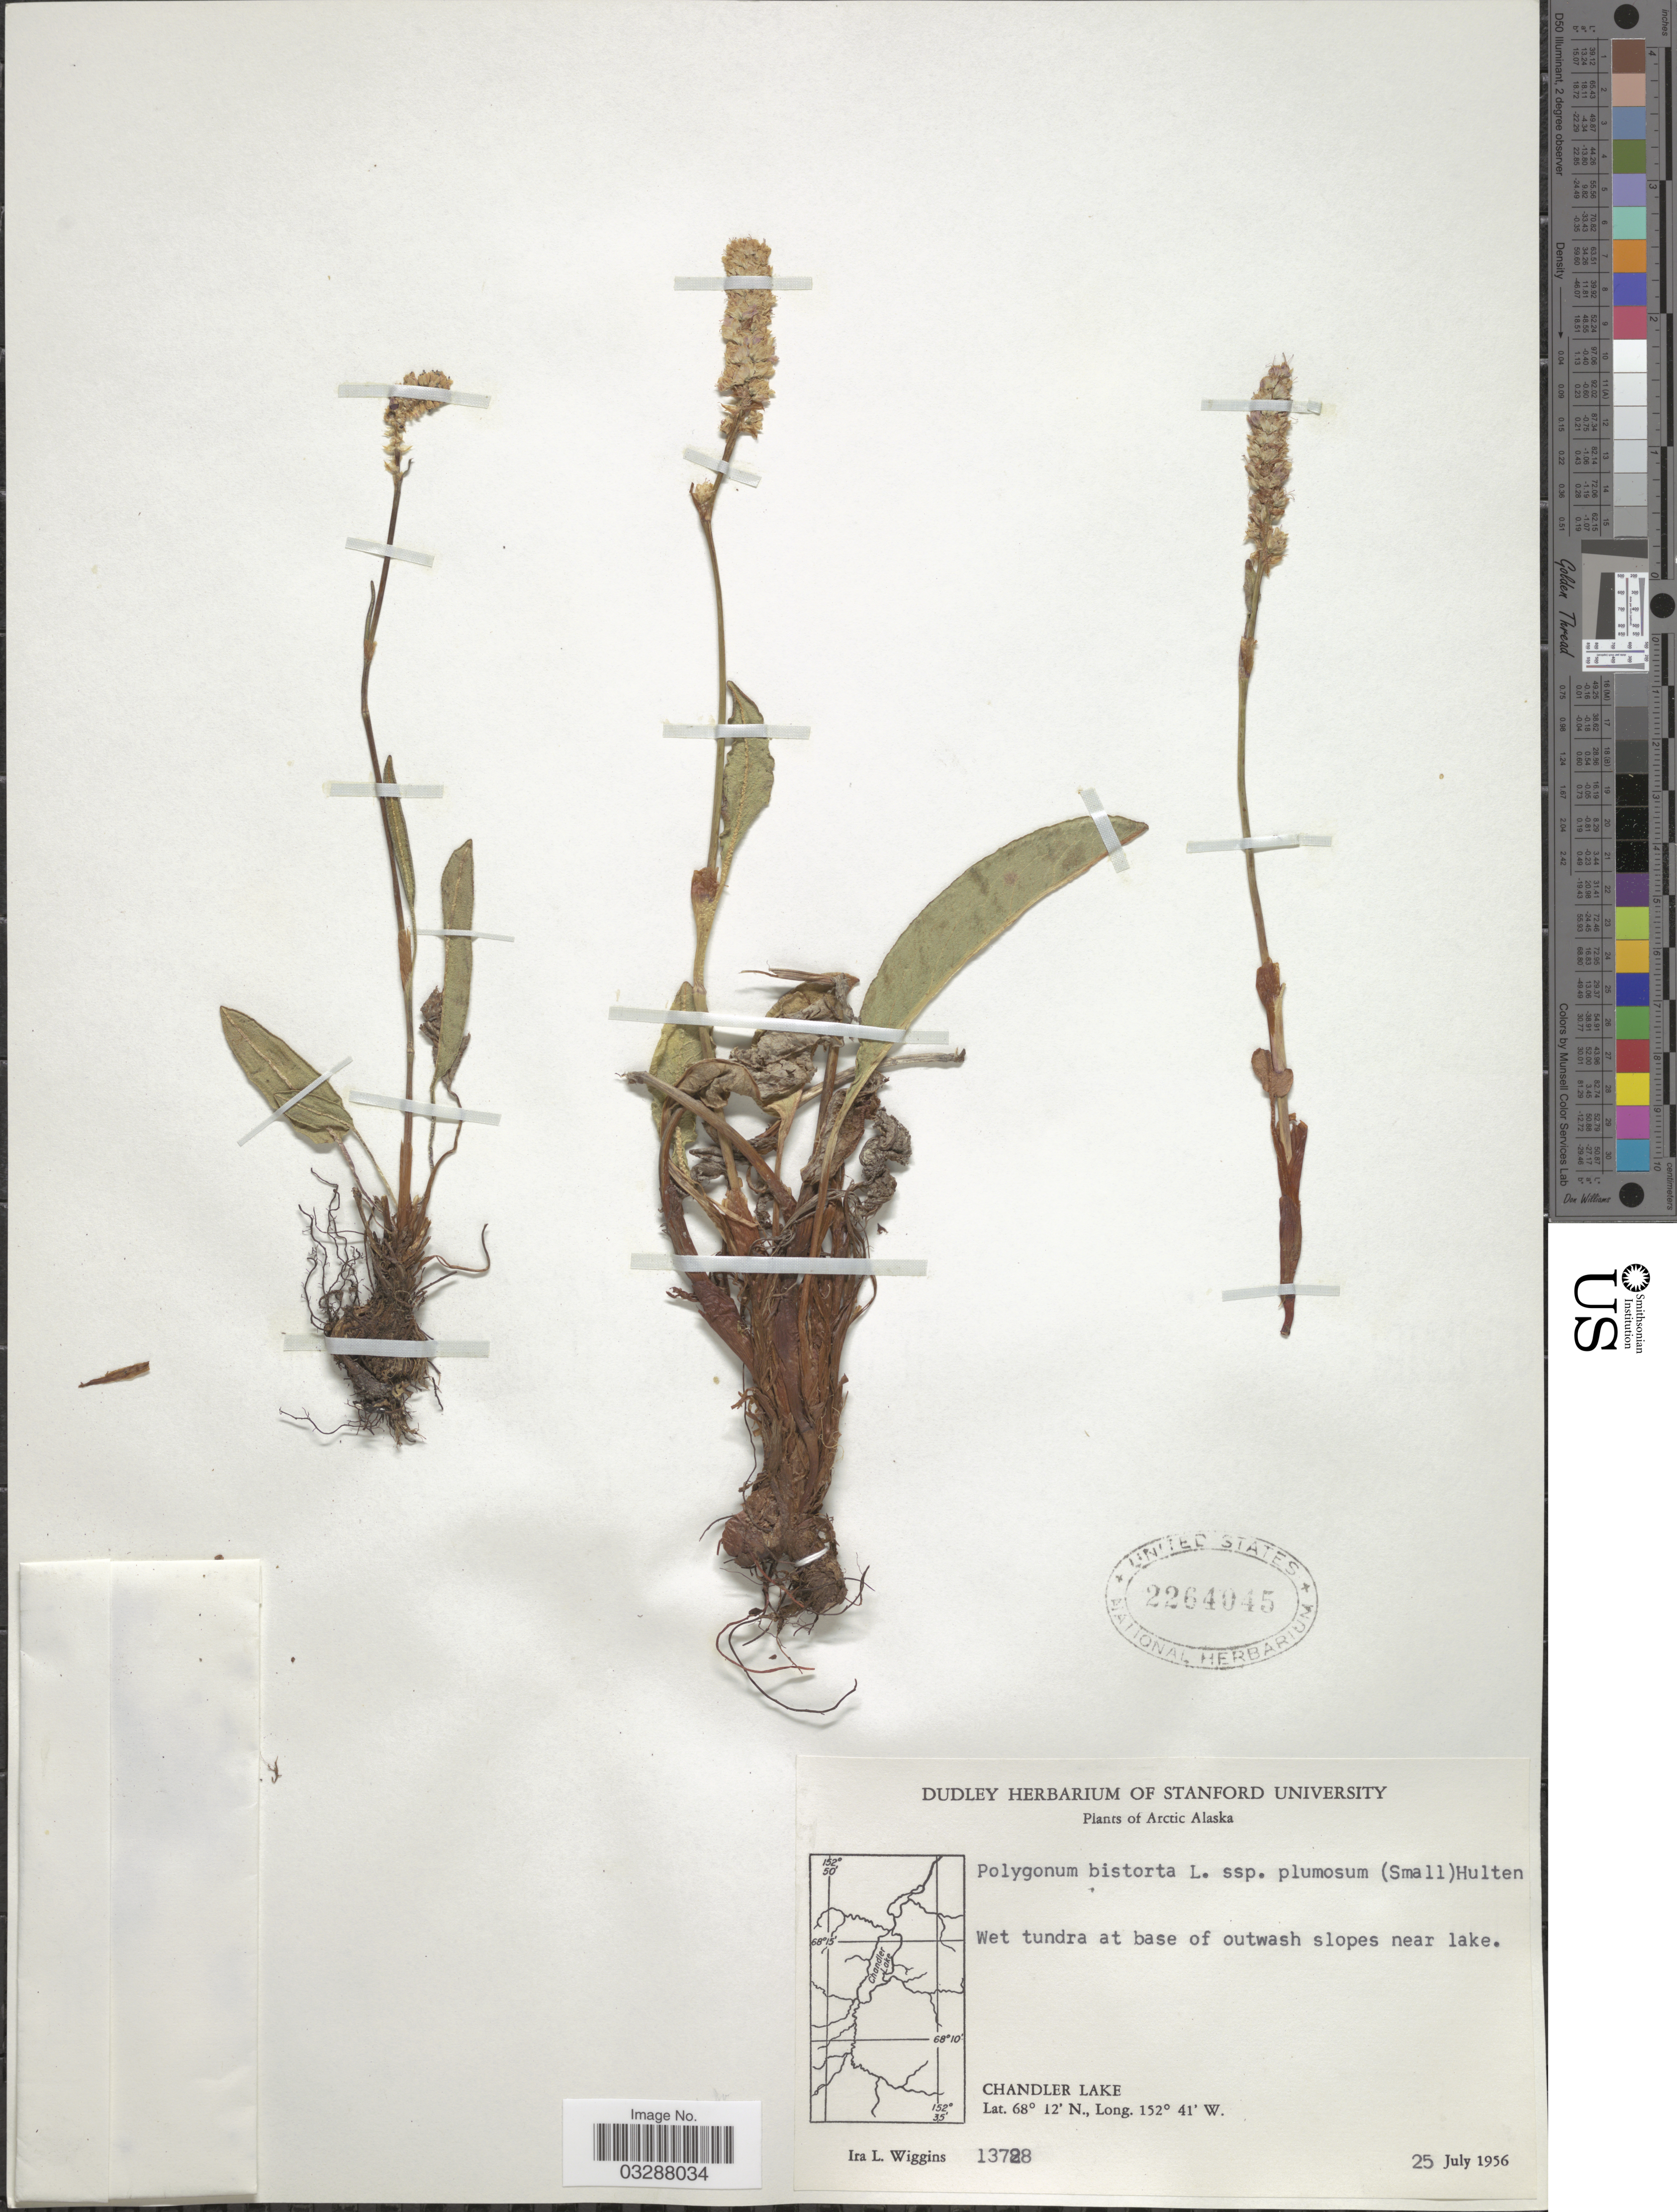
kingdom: Plantae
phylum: Tracheophyta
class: Magnoliopsida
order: Caryophyllales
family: Polygonaceae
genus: Bistorta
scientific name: Bistorta plumosa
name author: (Small) Greene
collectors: I. L. Wiggins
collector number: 13728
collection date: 1956-07-25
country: United States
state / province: Alaska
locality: Arctic Alaska, Chandler Lake.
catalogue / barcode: US 2264045